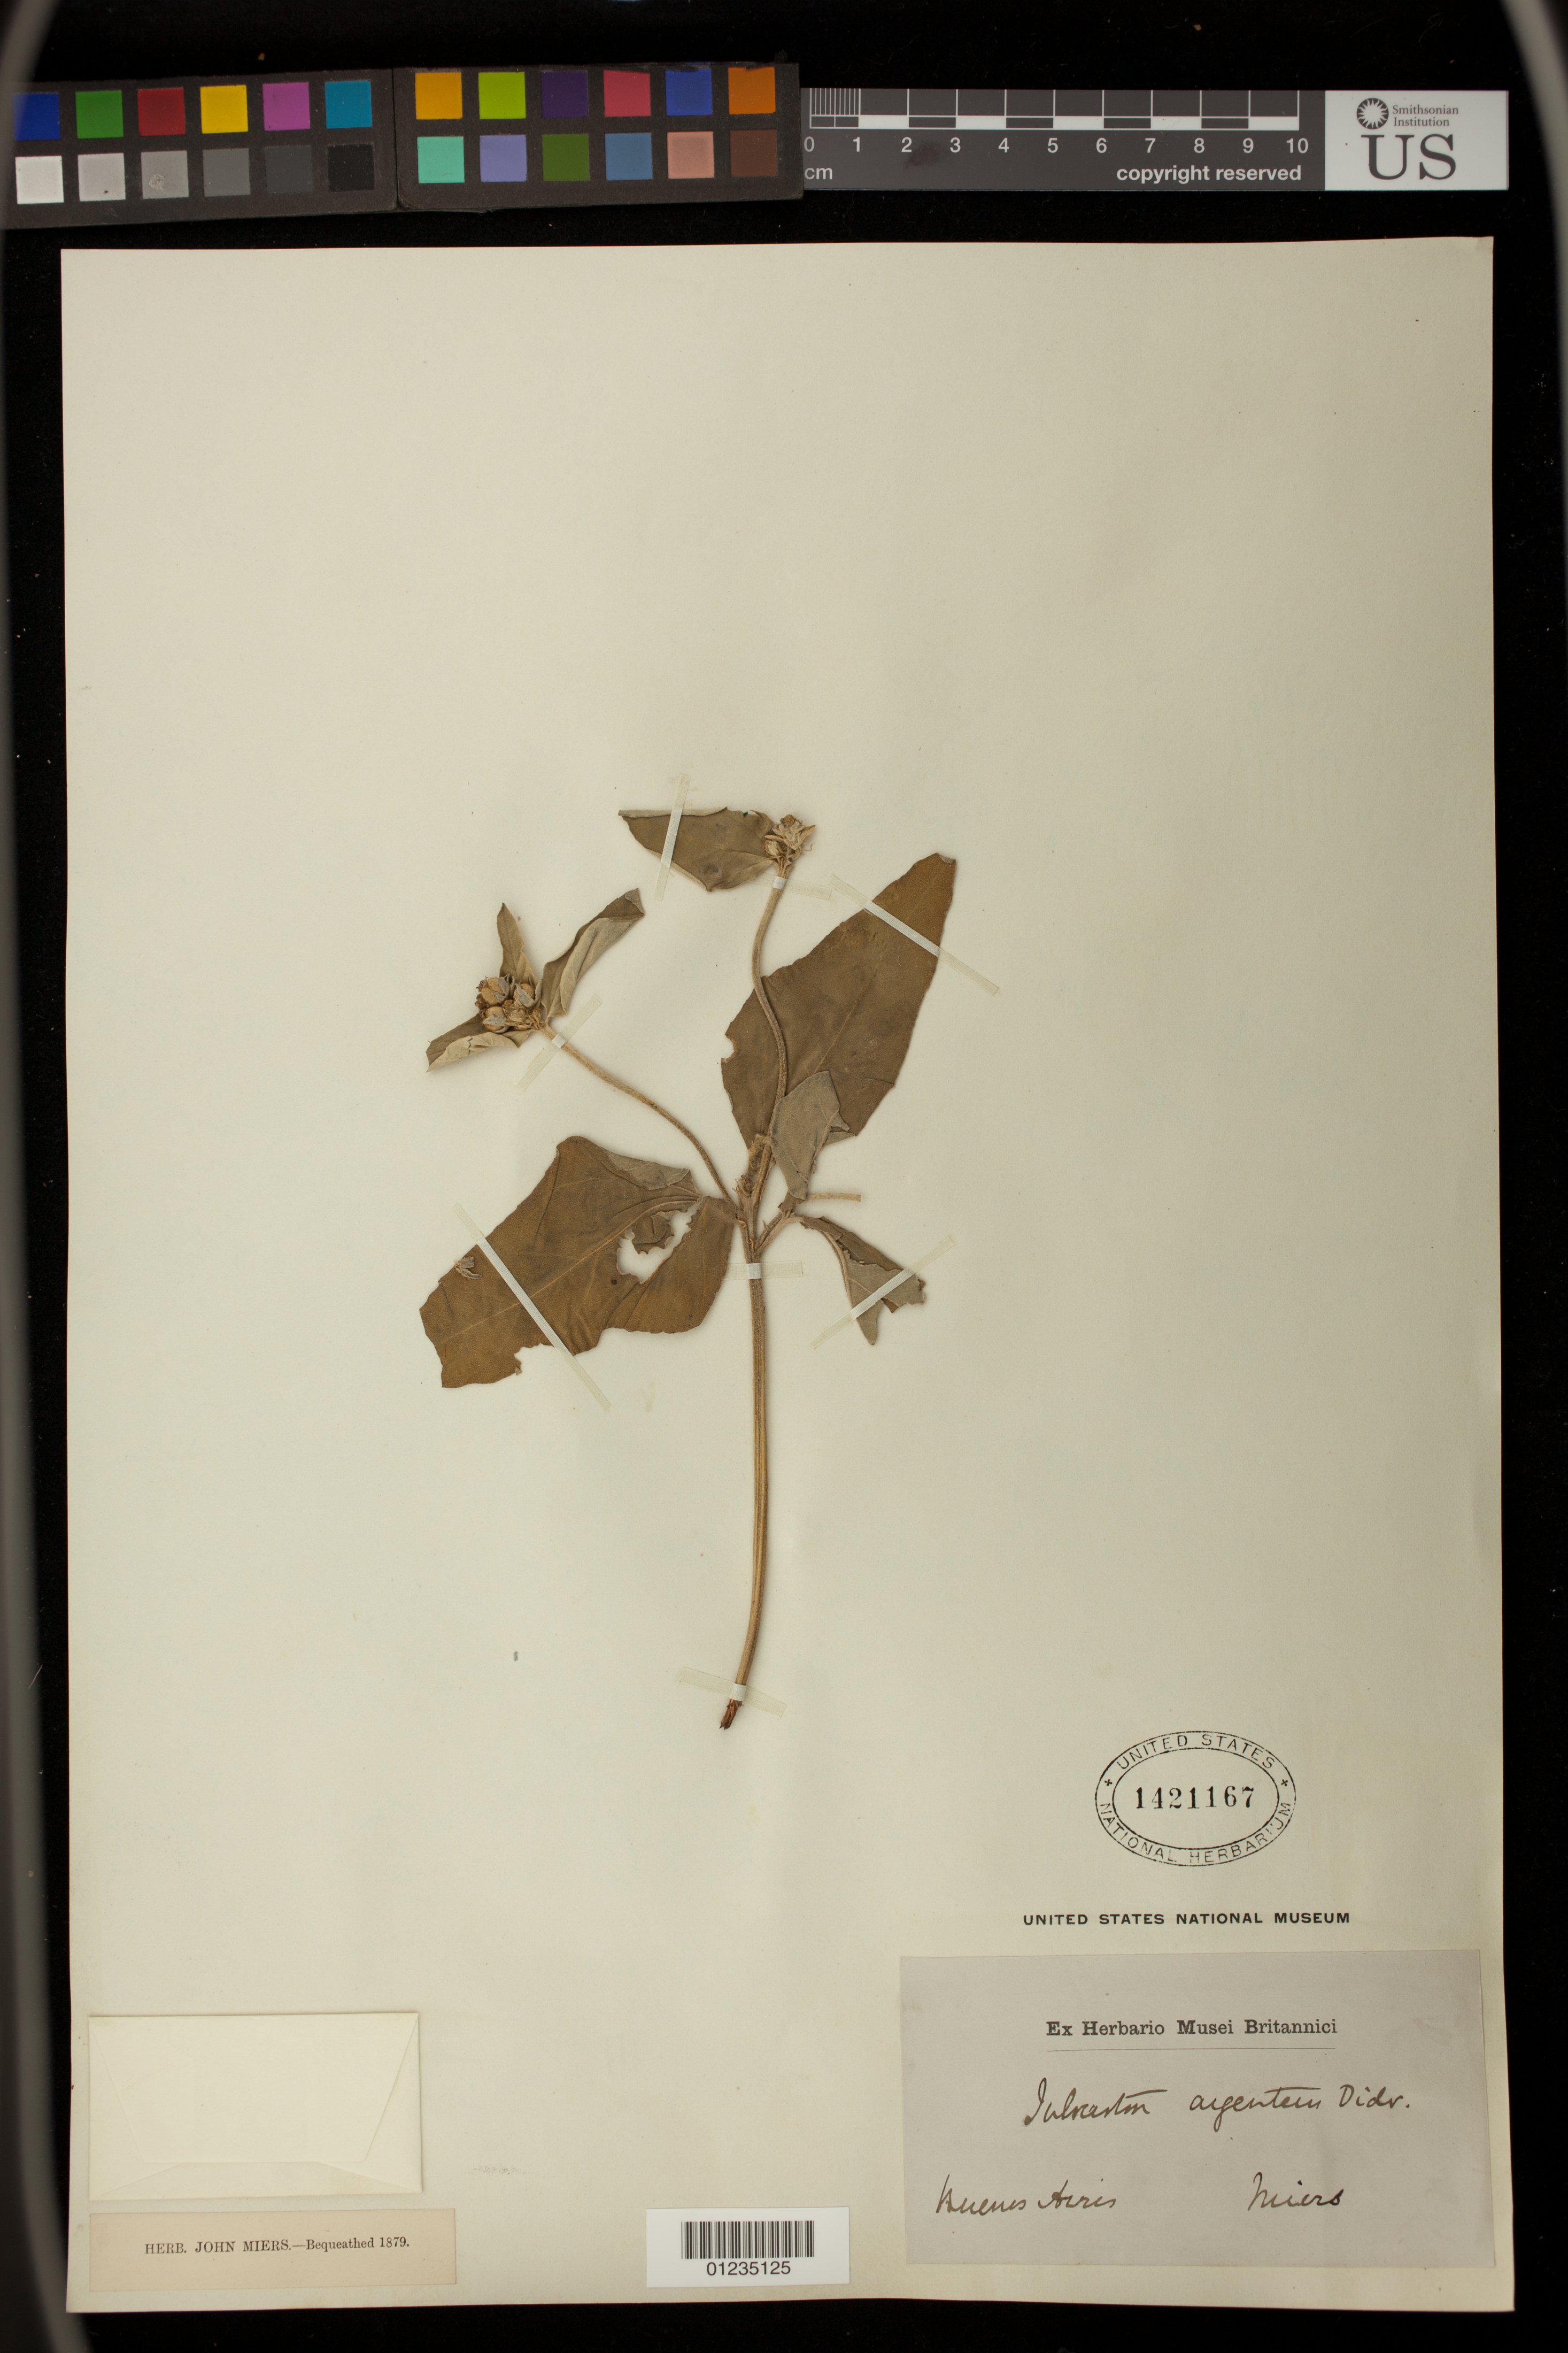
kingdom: Plantae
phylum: Tracheophyta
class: Magnoliopsida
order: Malpighiales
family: Euphorbiaceae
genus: Julocroton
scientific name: Julocroton argenteus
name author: (L.) Didr.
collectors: J. Miers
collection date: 1879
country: Argentina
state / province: Buenos Aires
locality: Buenos Aires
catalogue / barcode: US 1421167